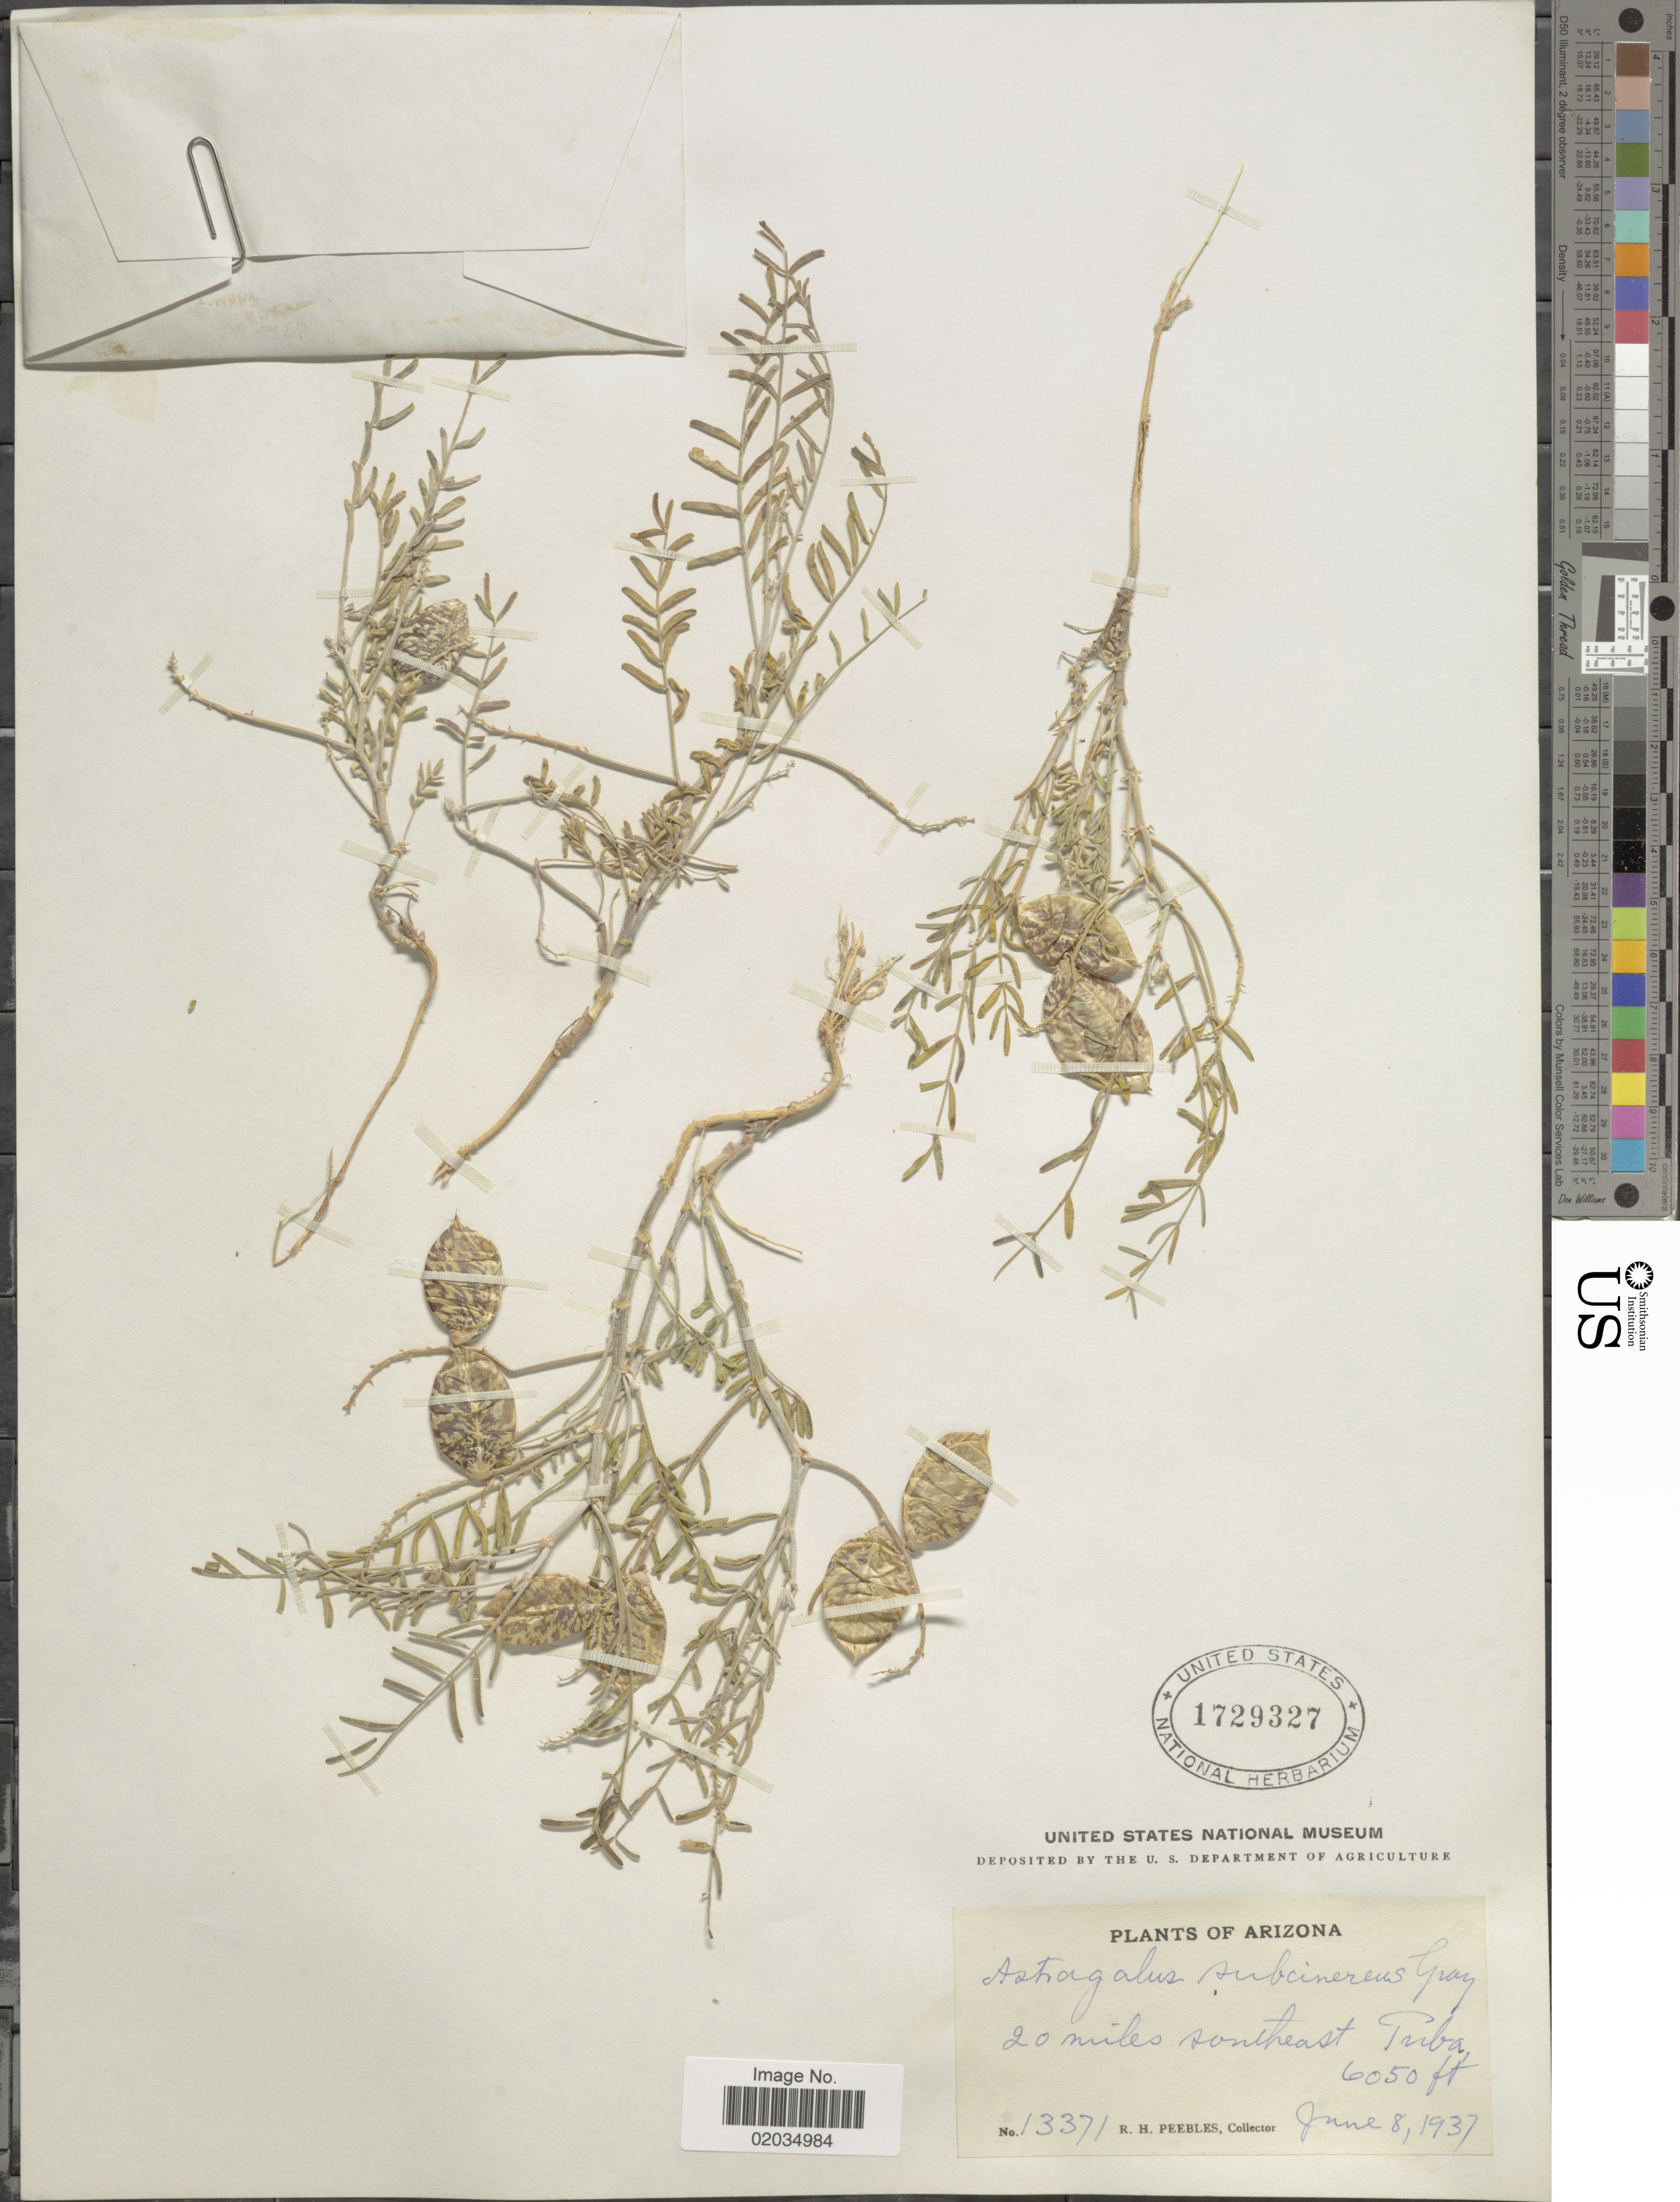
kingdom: Plantae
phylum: Tracheophyta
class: Magnoliopsida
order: Fabales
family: Fabaceae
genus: Astragalus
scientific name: Astragalus subcinereus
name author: A. Gray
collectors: R. H. Peebles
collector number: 13371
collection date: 1937-06-08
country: United States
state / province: Arizona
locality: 20 miles southeast Puba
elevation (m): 1844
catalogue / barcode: US 1729327